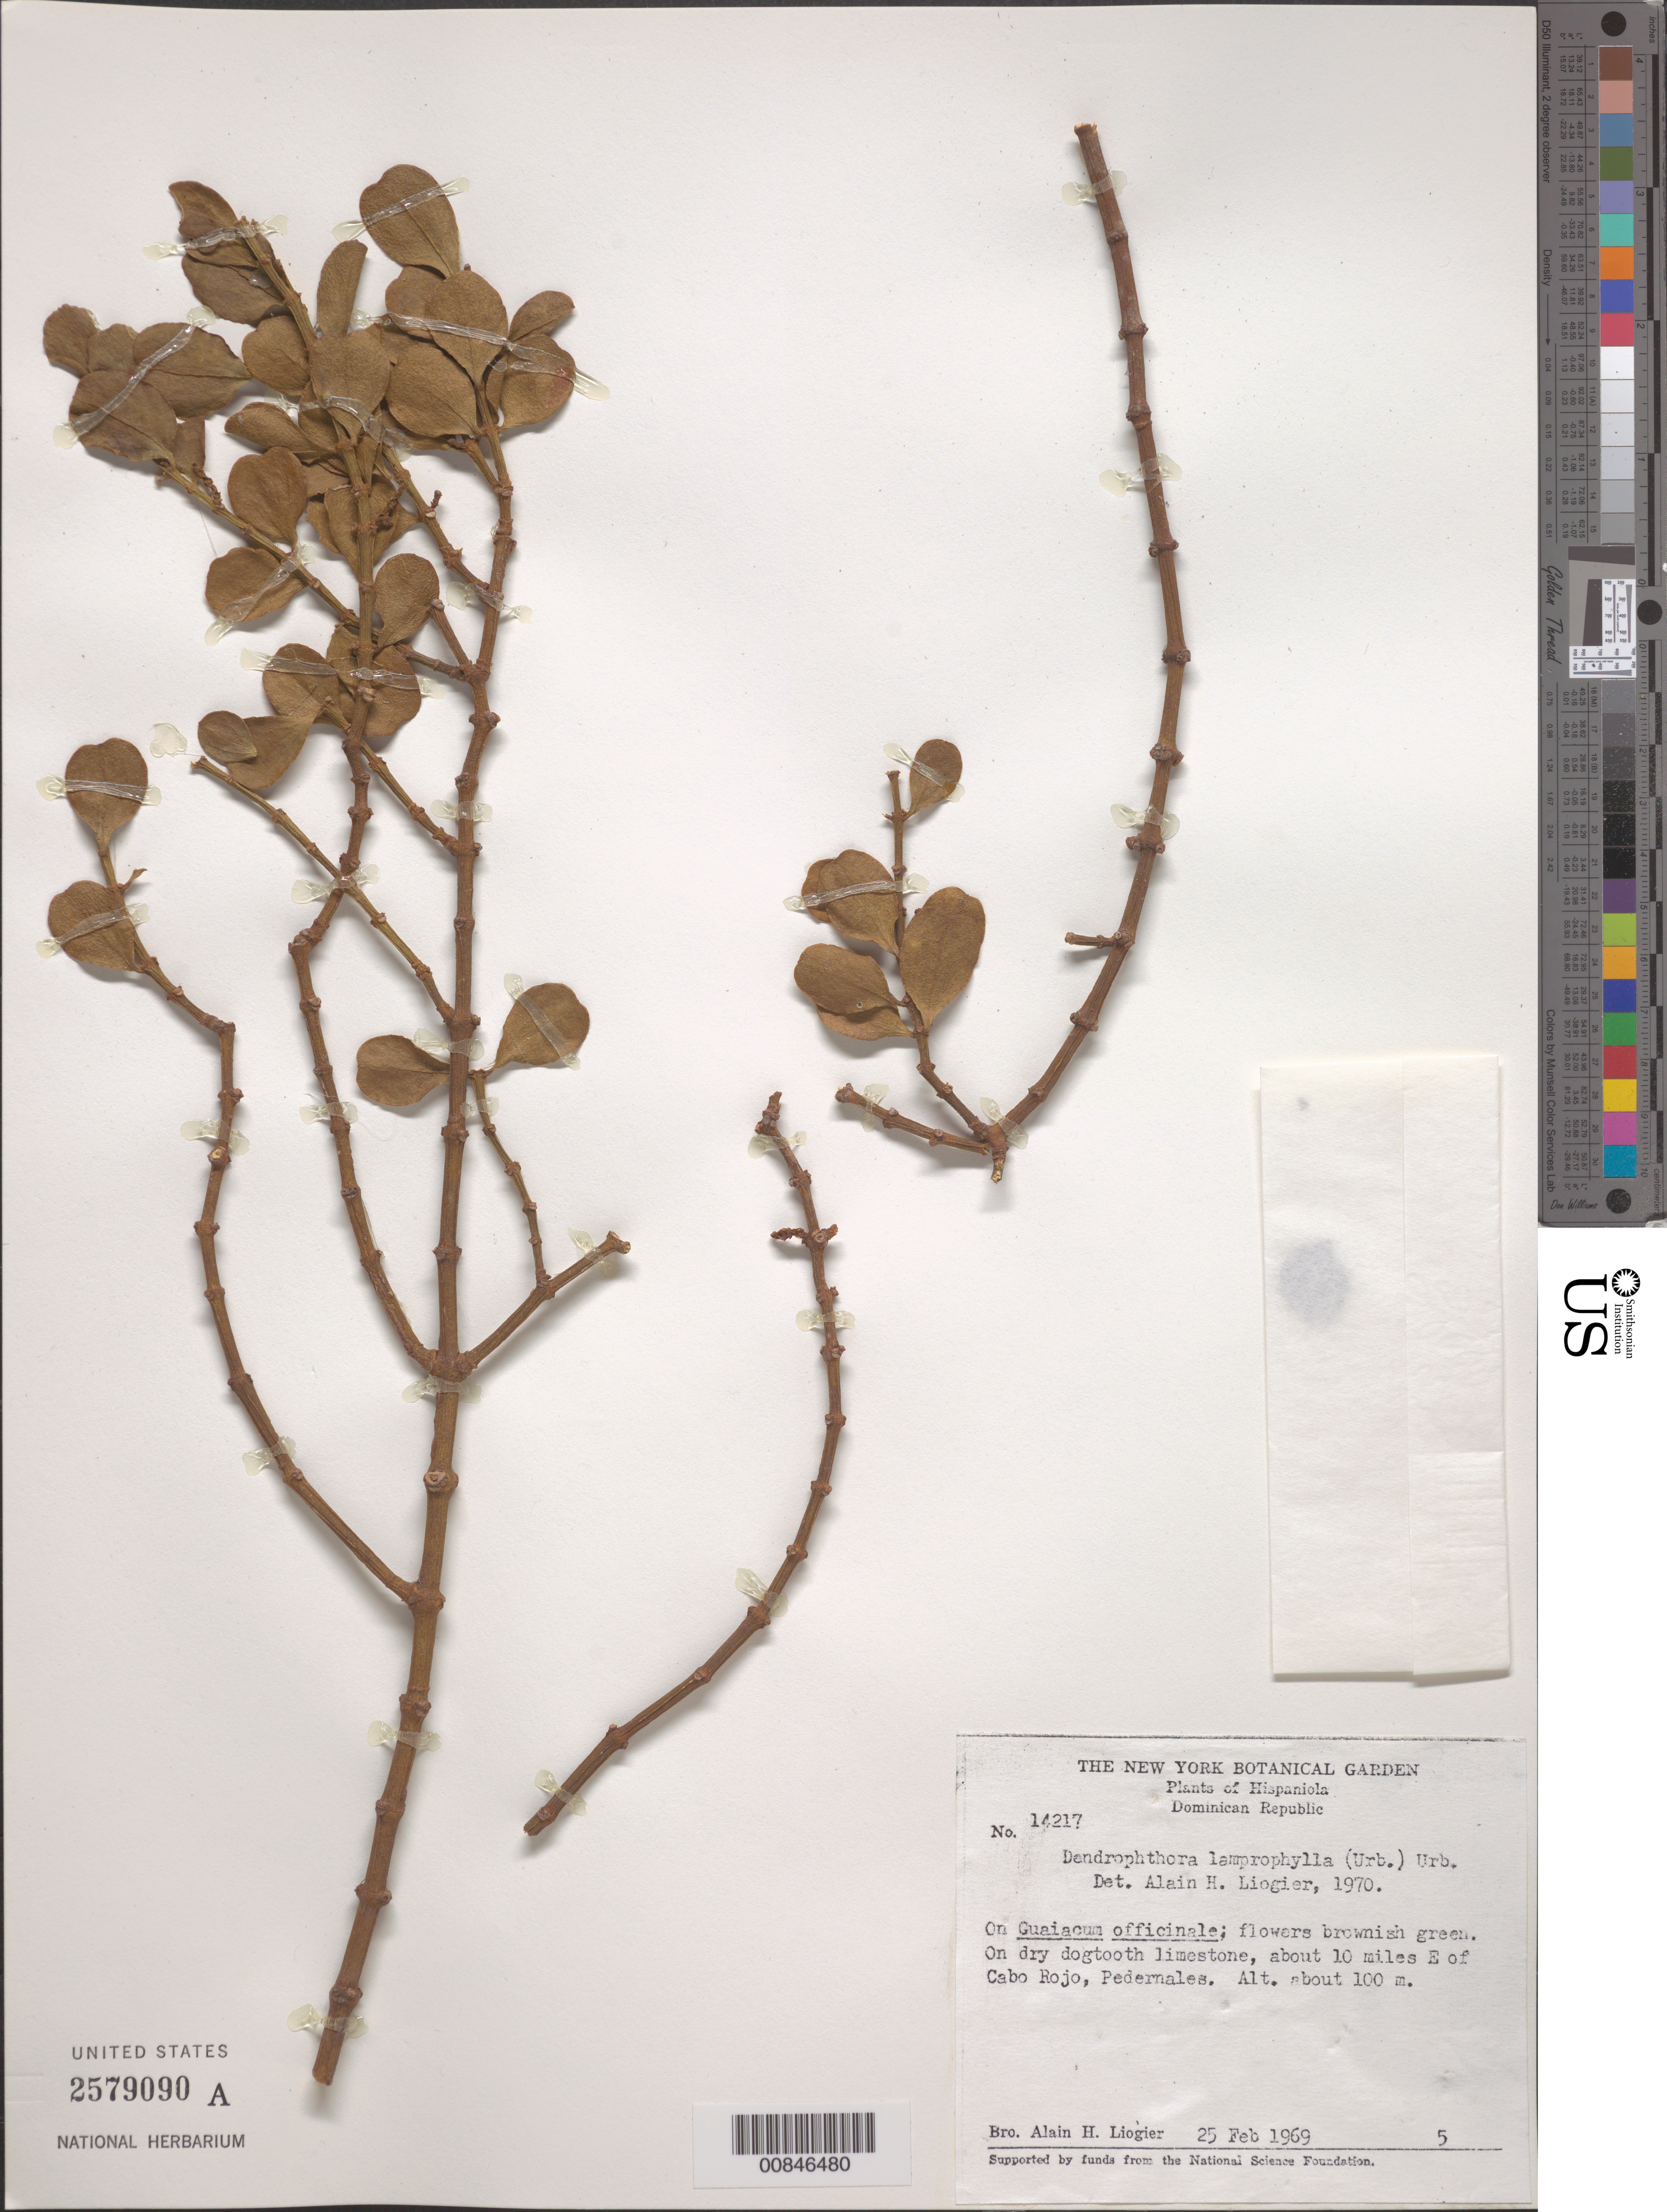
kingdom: Plantae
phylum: Tracheophyta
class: Magnoliopsida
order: Santalales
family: Viscaceae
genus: Phoradendron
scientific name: Phoradendron mucronatum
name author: (DC.) Krug & Urb.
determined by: Caraballo-Ortiz, Marcos A., (MISS), University of Mississippi (UNITED STATES)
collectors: A. H. Liogier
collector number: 14217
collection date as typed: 25 Feb 1969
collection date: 1969-02-25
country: Dominican Republic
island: Hispaniola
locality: About 10 miles E of Cabo Rojo, Pedernales.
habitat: On Guaiacum officinale. On dry dogtooth limestone.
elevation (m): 100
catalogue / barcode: US 2579090A